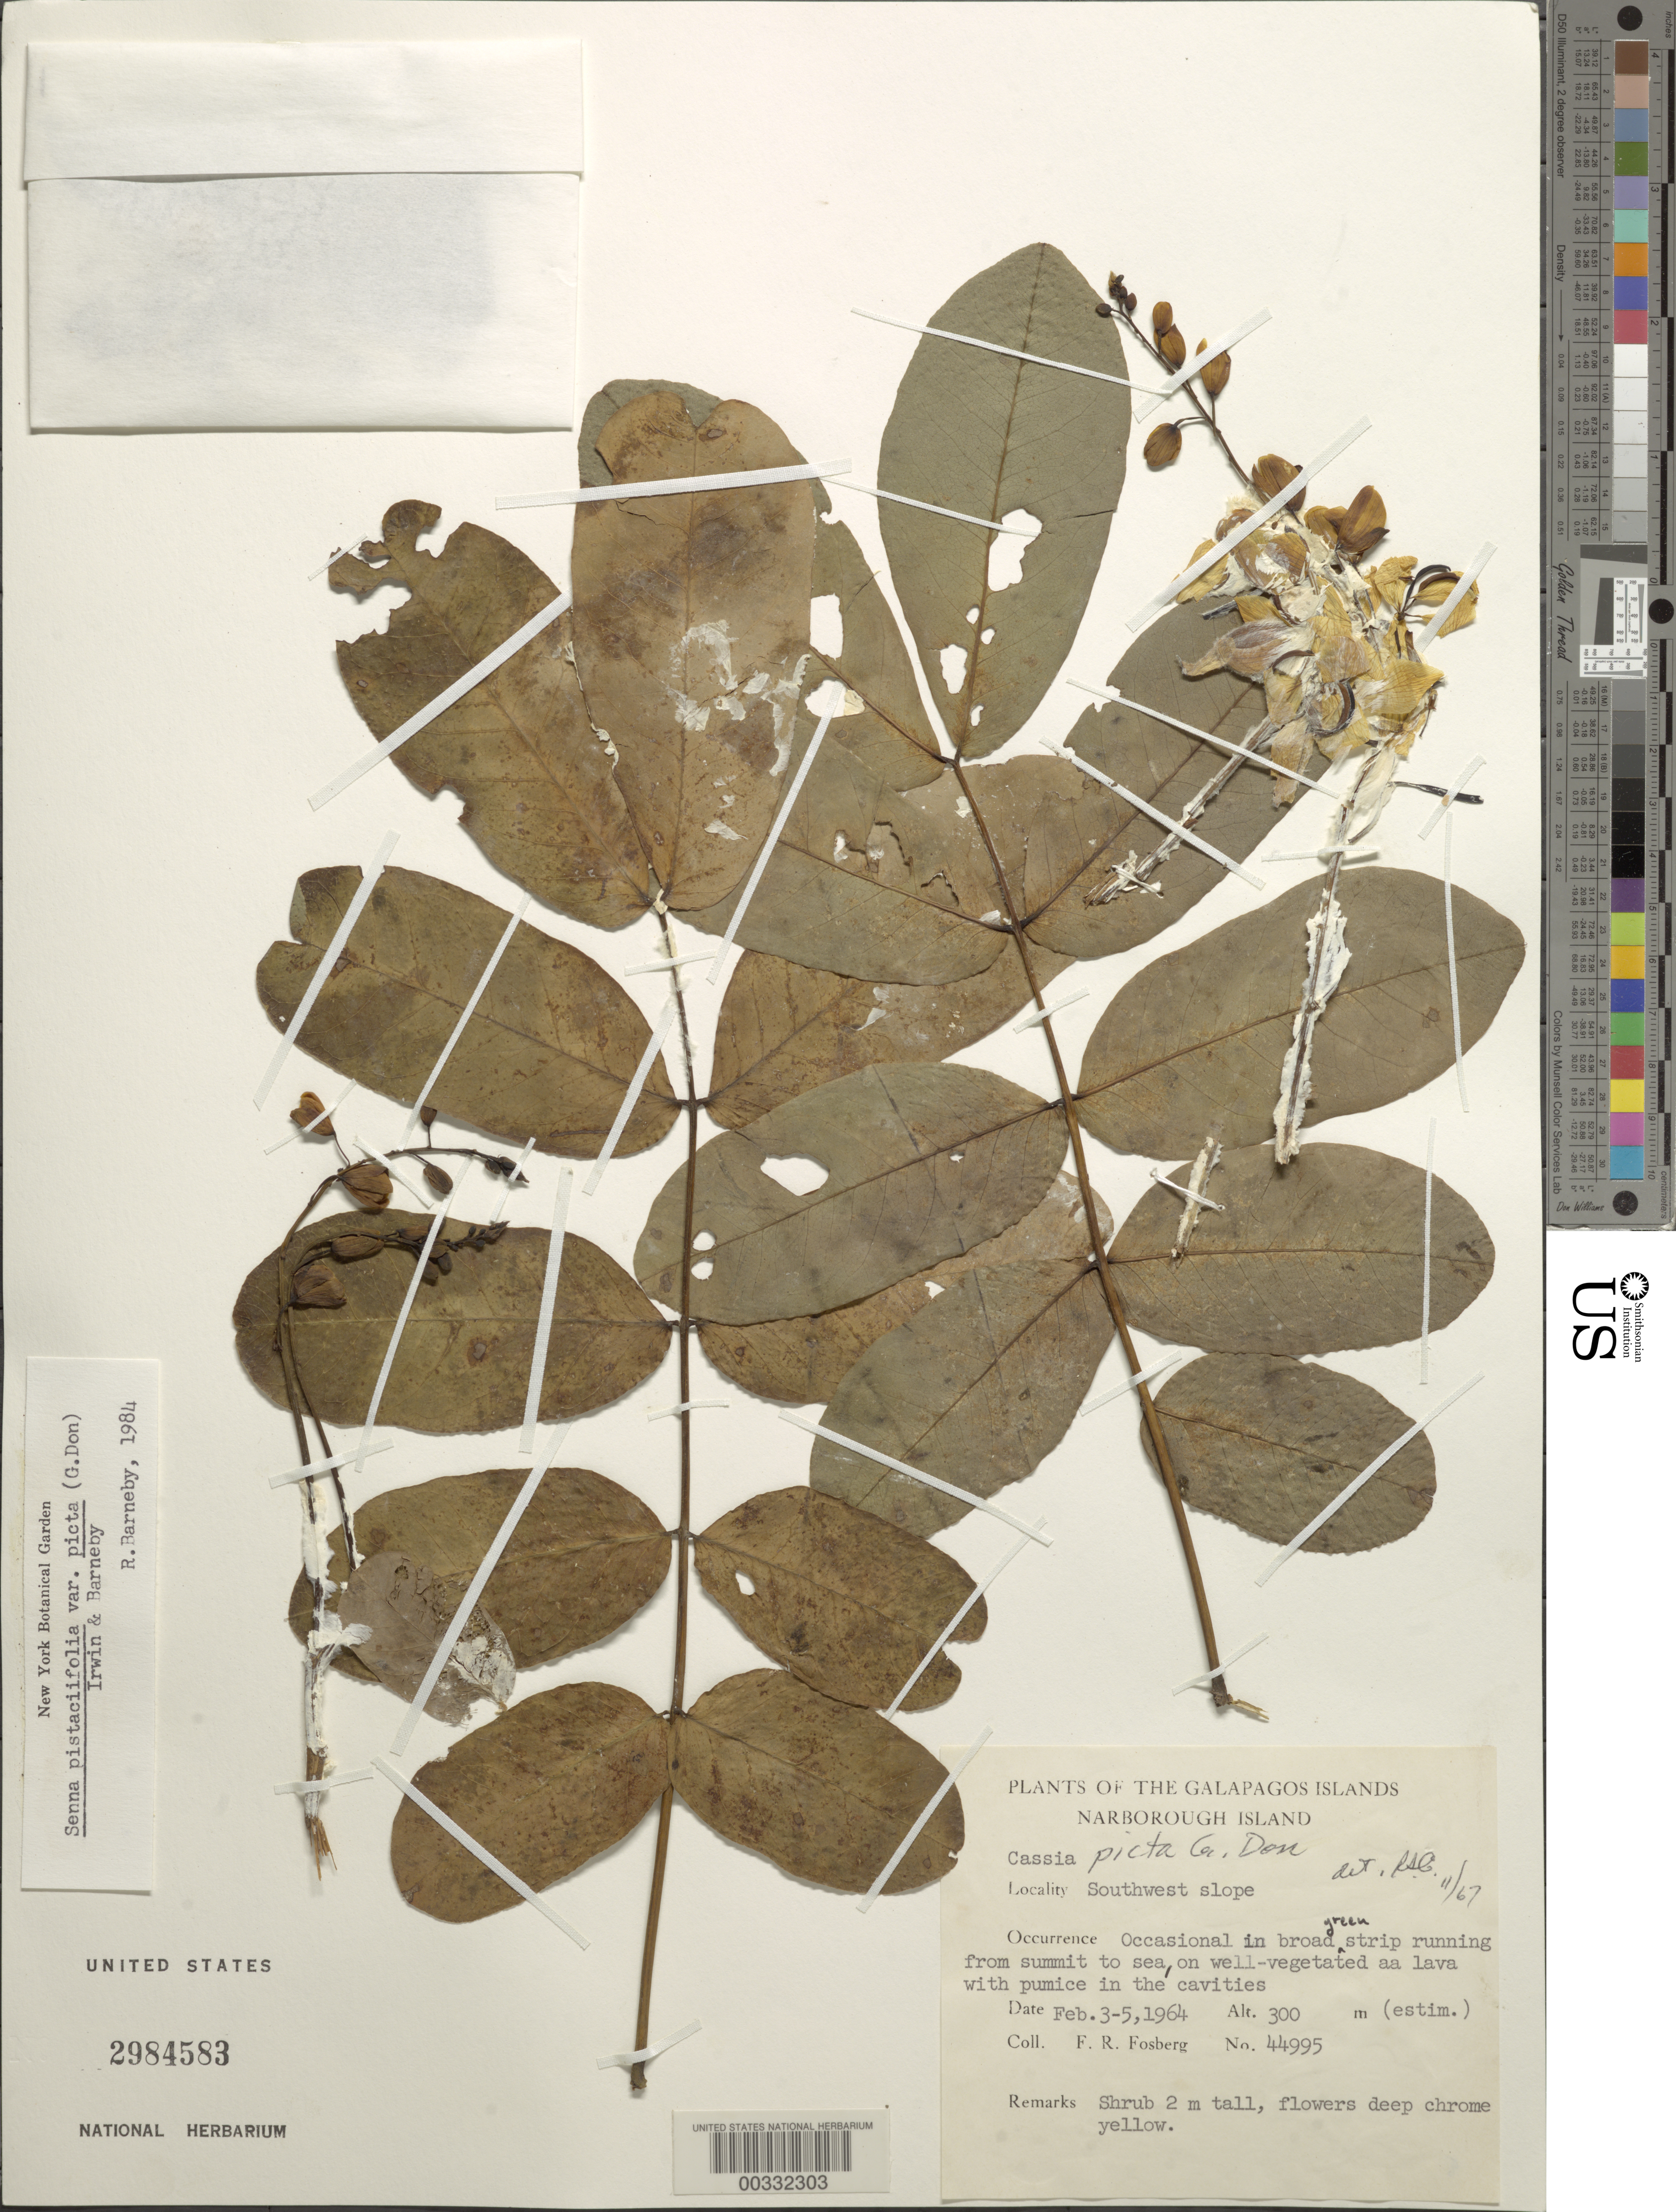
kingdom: Plantae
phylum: Tracheophyta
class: Magnoliopsida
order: Fabales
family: Fabaceae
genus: Senna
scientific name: Senna pistaciifolia var. picta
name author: (G. Don) H.S. Irwin & Barneby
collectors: F. R. Fosberg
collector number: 44995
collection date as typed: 03 Feb 1964 to 05 Feb 1964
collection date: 1964-02-03/1964-02-05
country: Ecuador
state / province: Colón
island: Fernandina [Narborough]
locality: SW slope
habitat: In broad green strip running from summit to sea, on well-vegetated lava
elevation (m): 300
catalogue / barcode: US 2984583